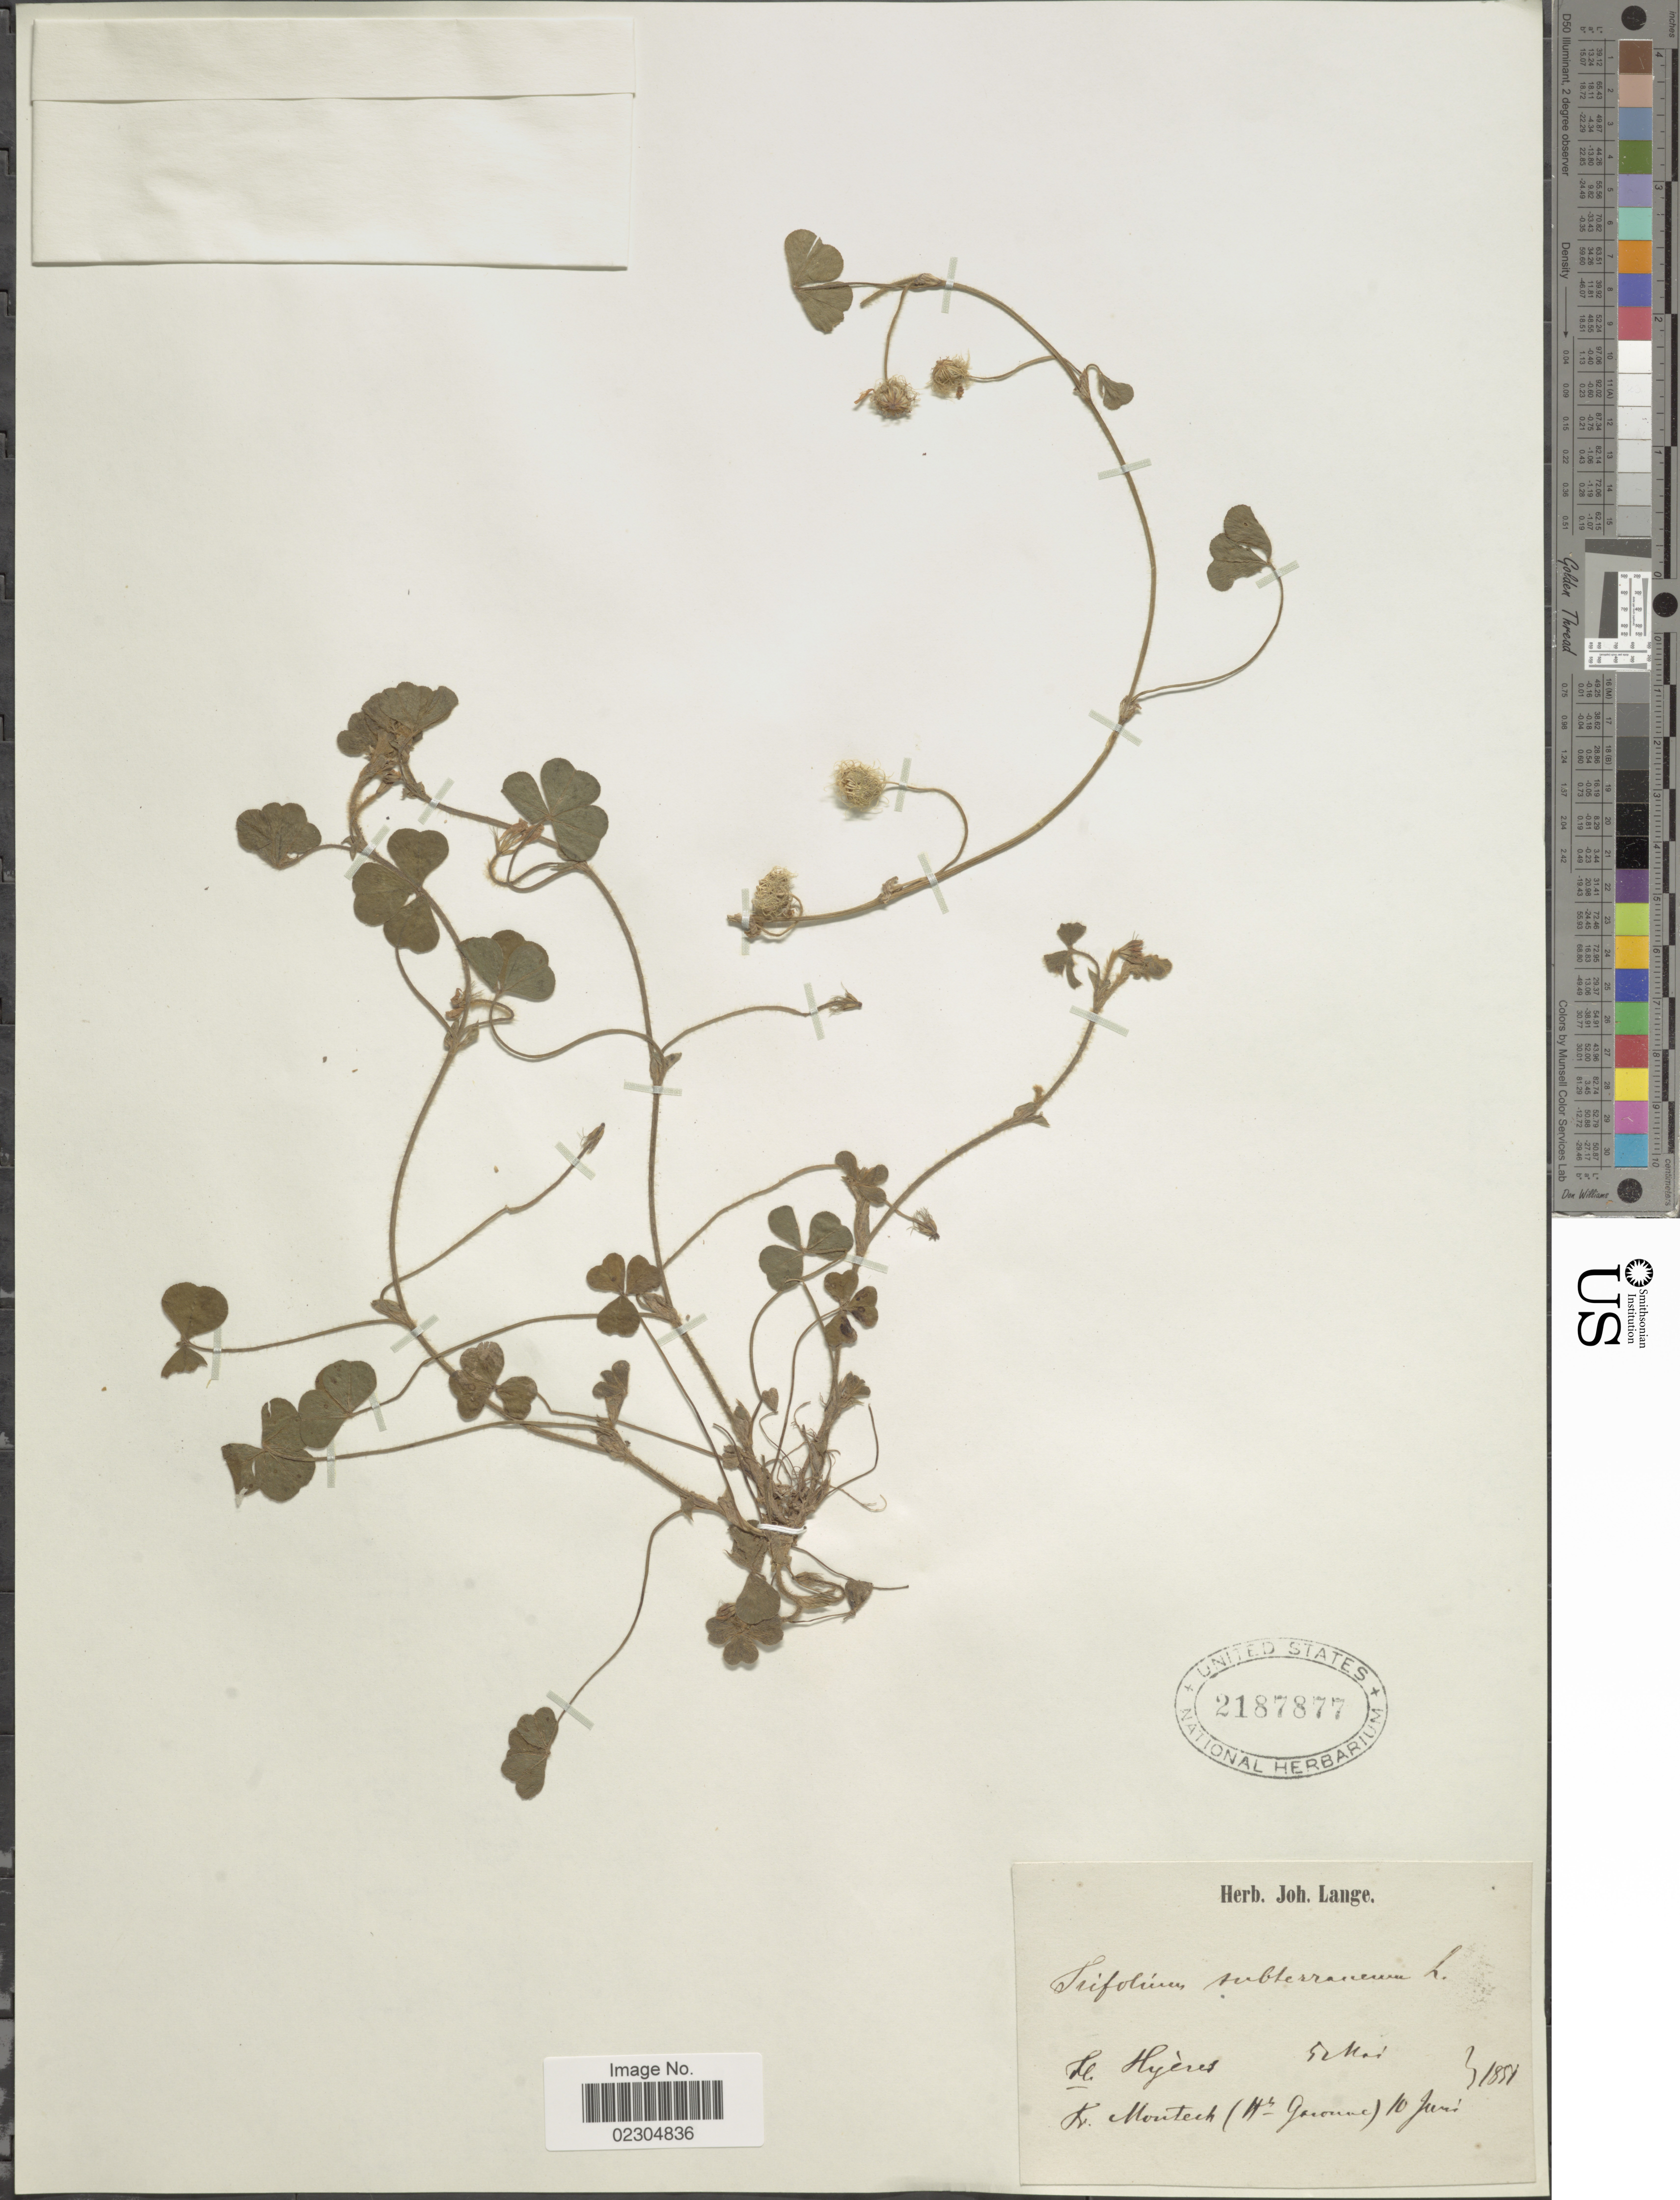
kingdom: Plantae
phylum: Tracheophyta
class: Magnoliopsida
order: Fabales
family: Fabaceae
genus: Trifolium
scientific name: Trifolium subterraneum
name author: L.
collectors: ex herb. Joh. Lange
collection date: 1851-05-21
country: France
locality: Fl. Hyères. Pr. Montech (Ht Gorouve) [interpreted]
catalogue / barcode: US 2187877